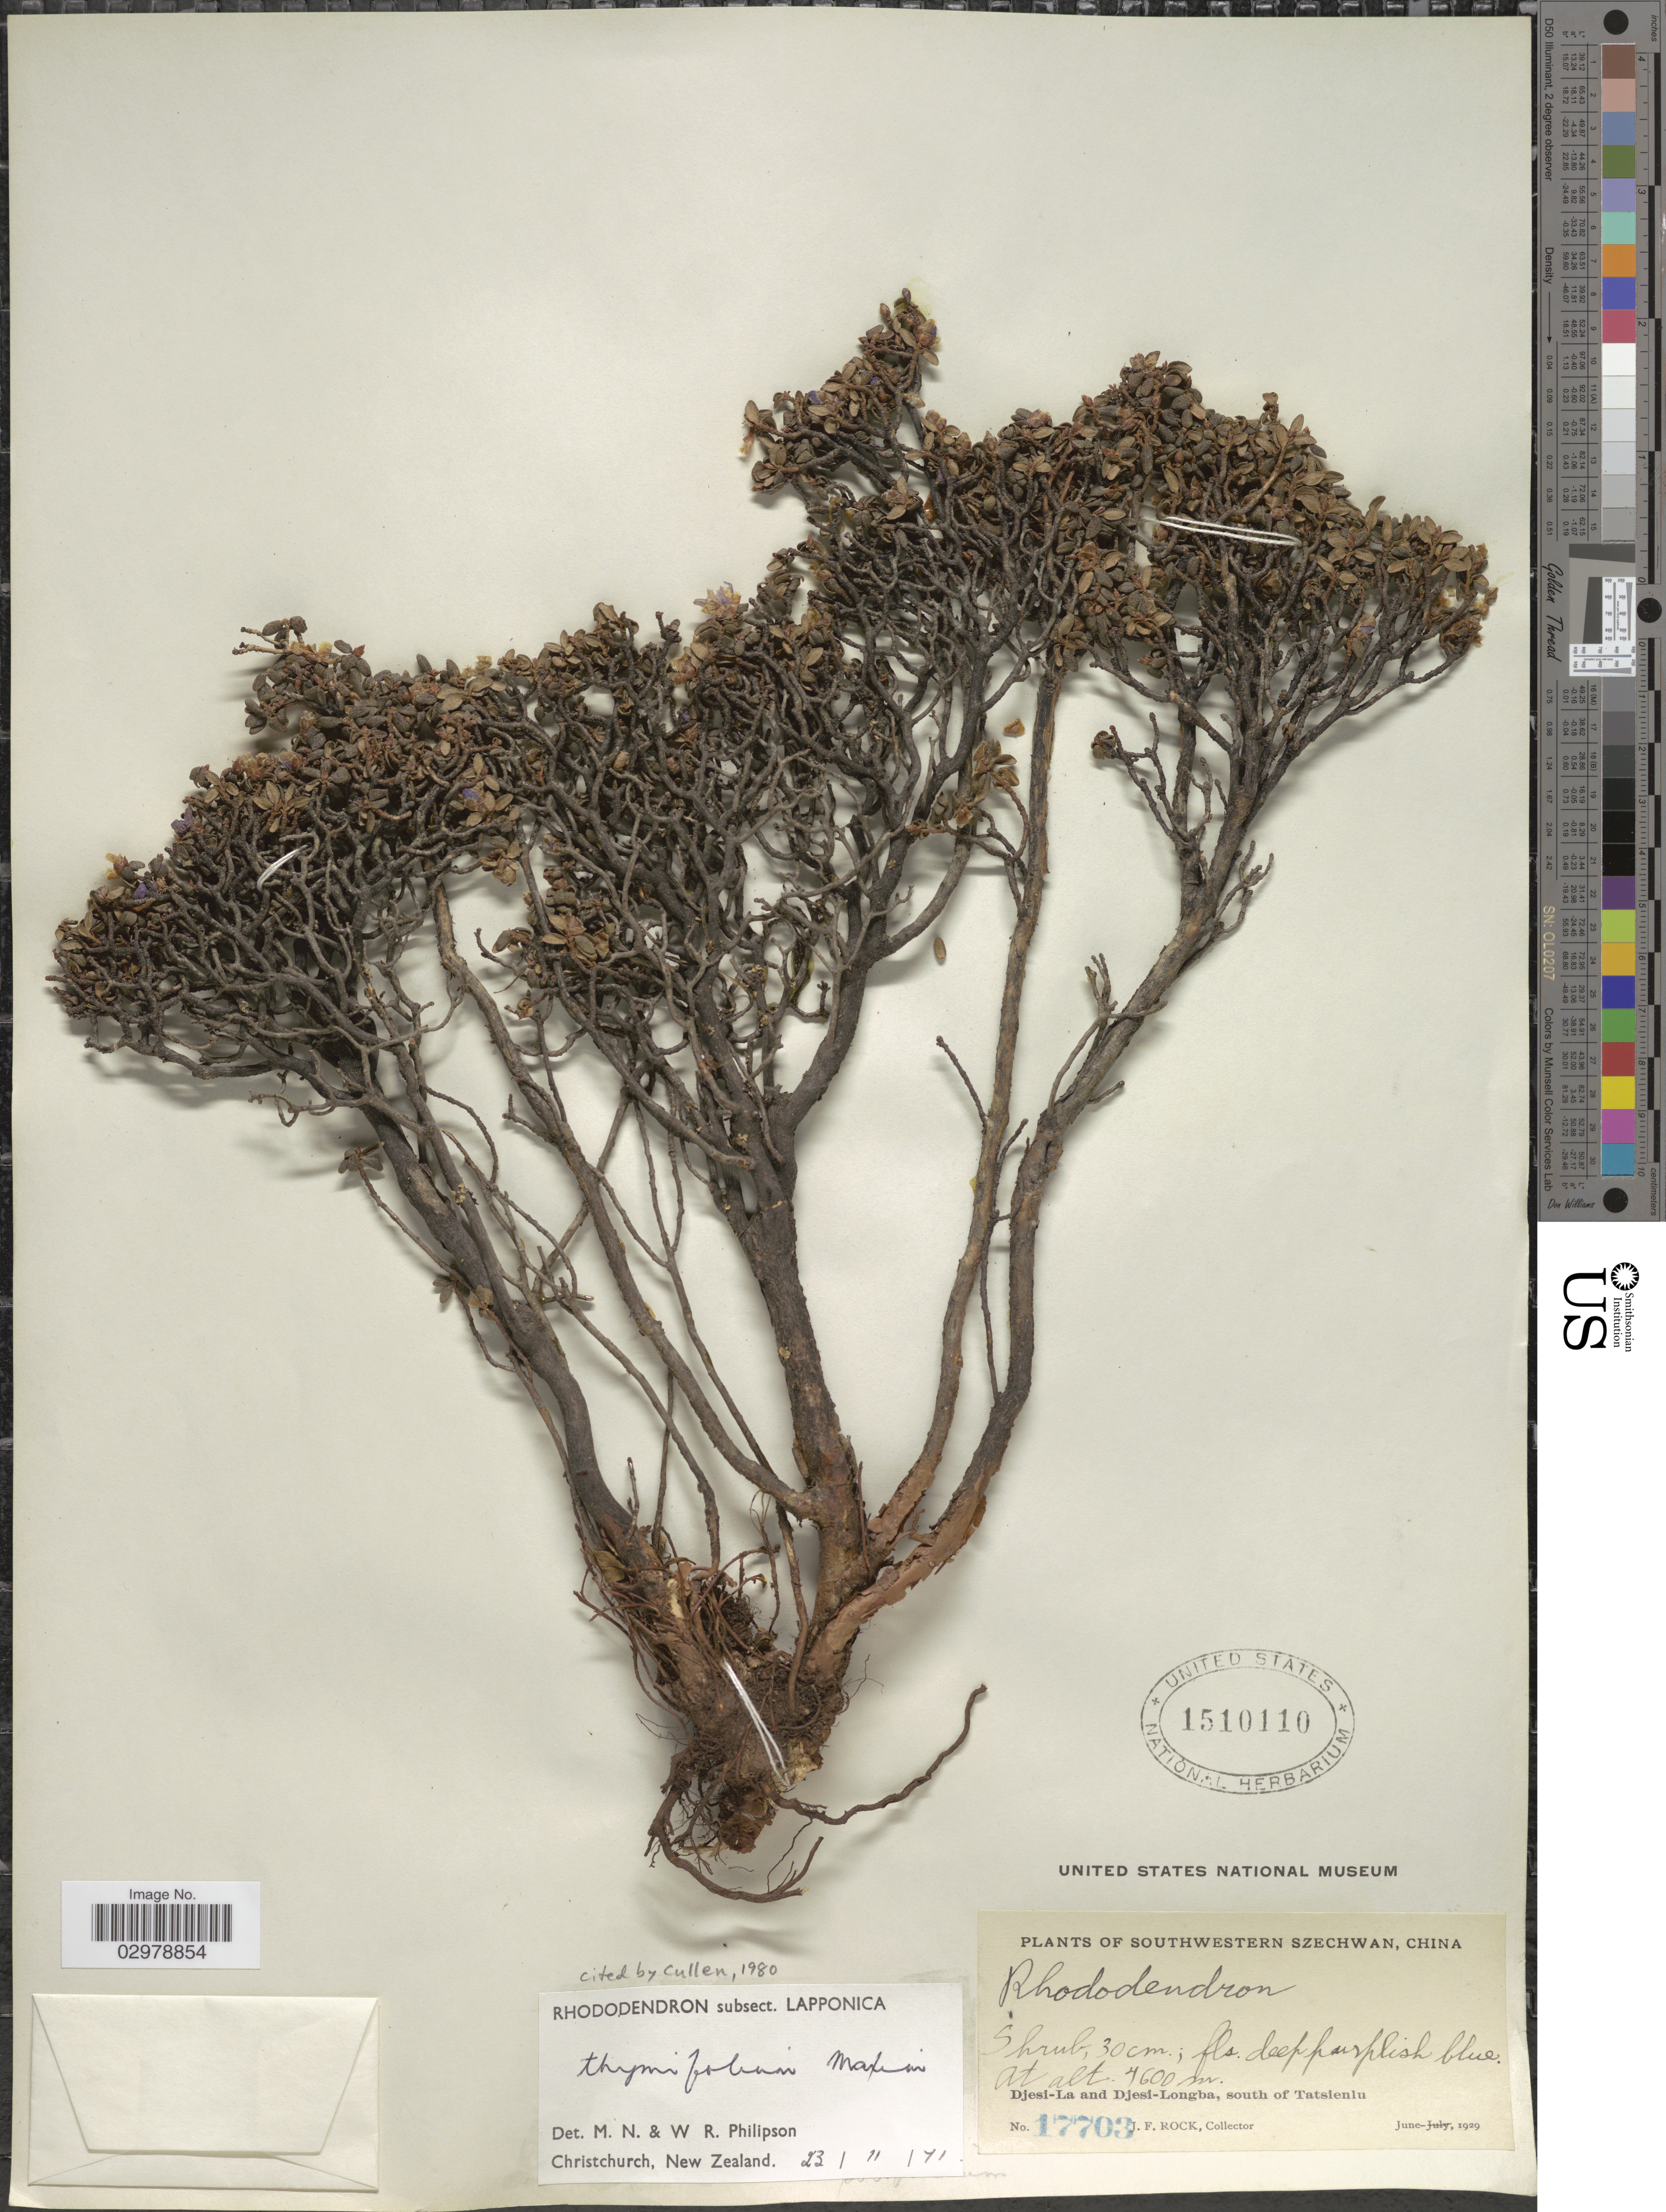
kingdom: Plantae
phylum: Tracheophyta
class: Magnoliopsida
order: Ericales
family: Ericaceae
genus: Rhododendron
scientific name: Rhododendron thymifolium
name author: Maxim.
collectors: J. Rock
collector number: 17703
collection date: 1929-06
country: China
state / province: Sichuan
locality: Southwestern Szechwan. Djesi-La and Djesi-Longba, south of Tatsienlu.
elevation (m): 7600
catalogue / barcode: US 1510110